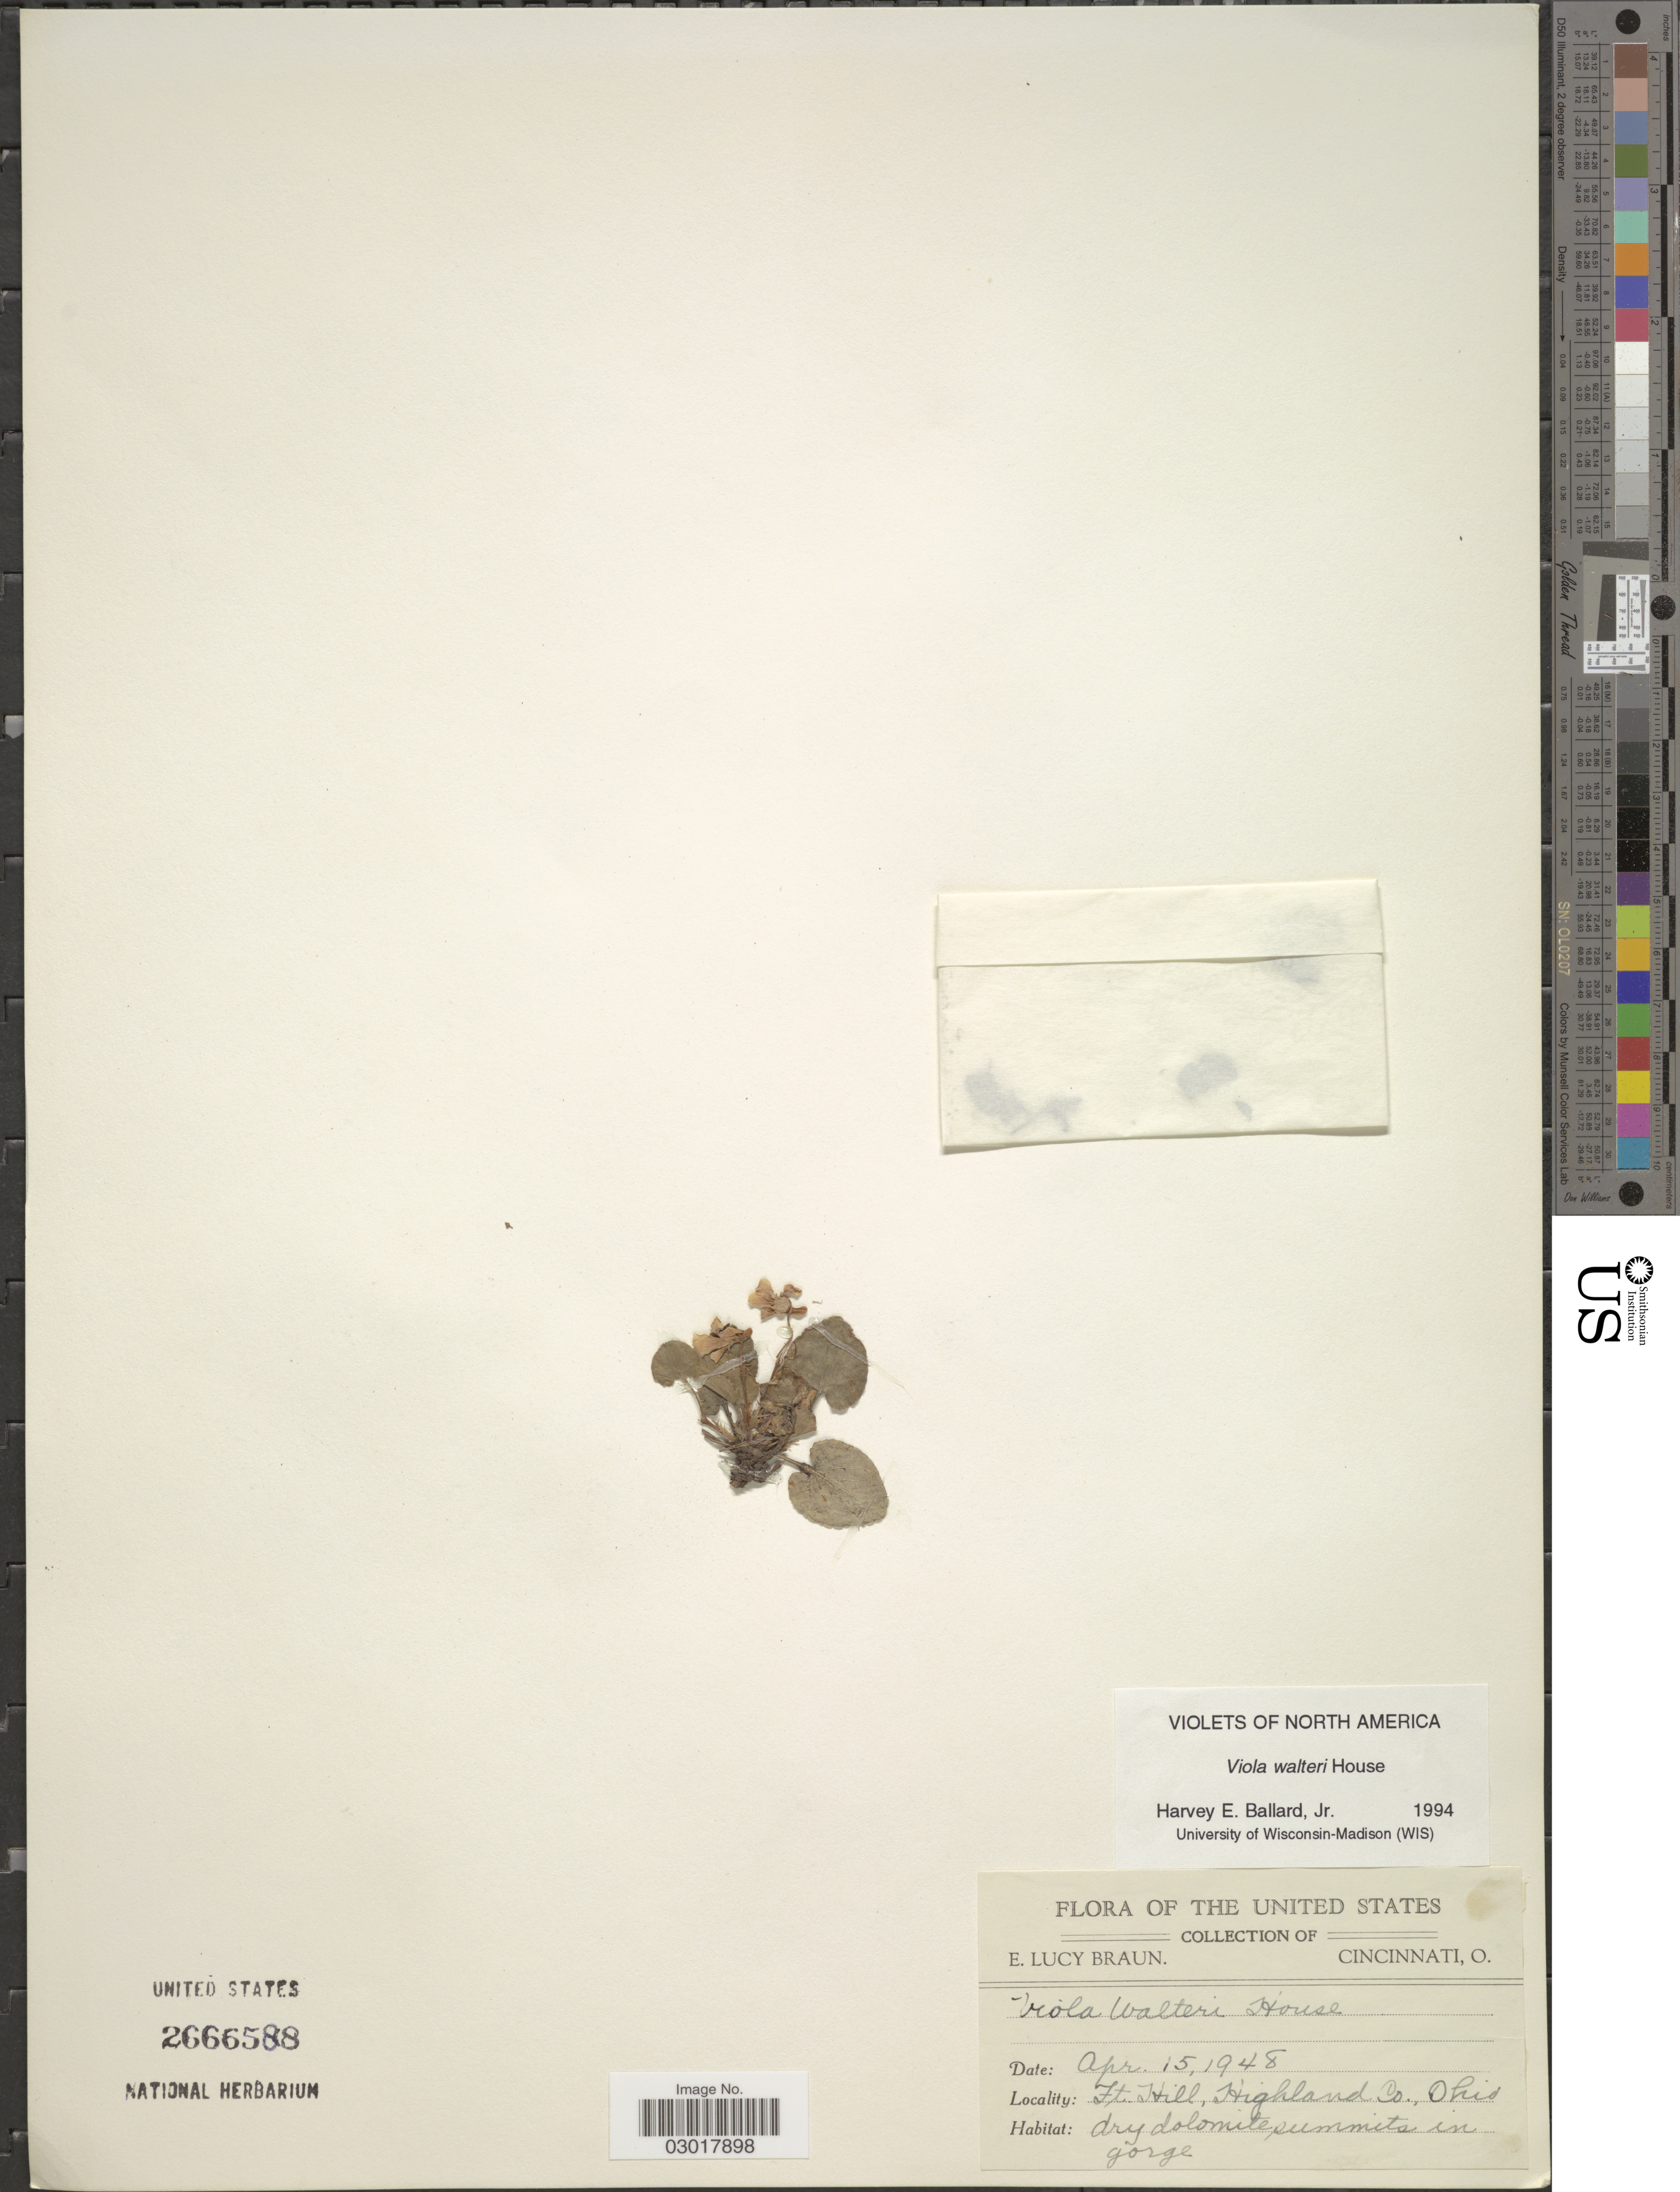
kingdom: Plantae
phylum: Tracheophyta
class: Magnoliopsida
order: Malpighiales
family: Violaceae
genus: Viola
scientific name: Viola walteri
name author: House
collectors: E. L. Braun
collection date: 1948-04-15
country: United States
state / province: Ohio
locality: Ft. Hill, Highland Co.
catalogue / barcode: US 2666588